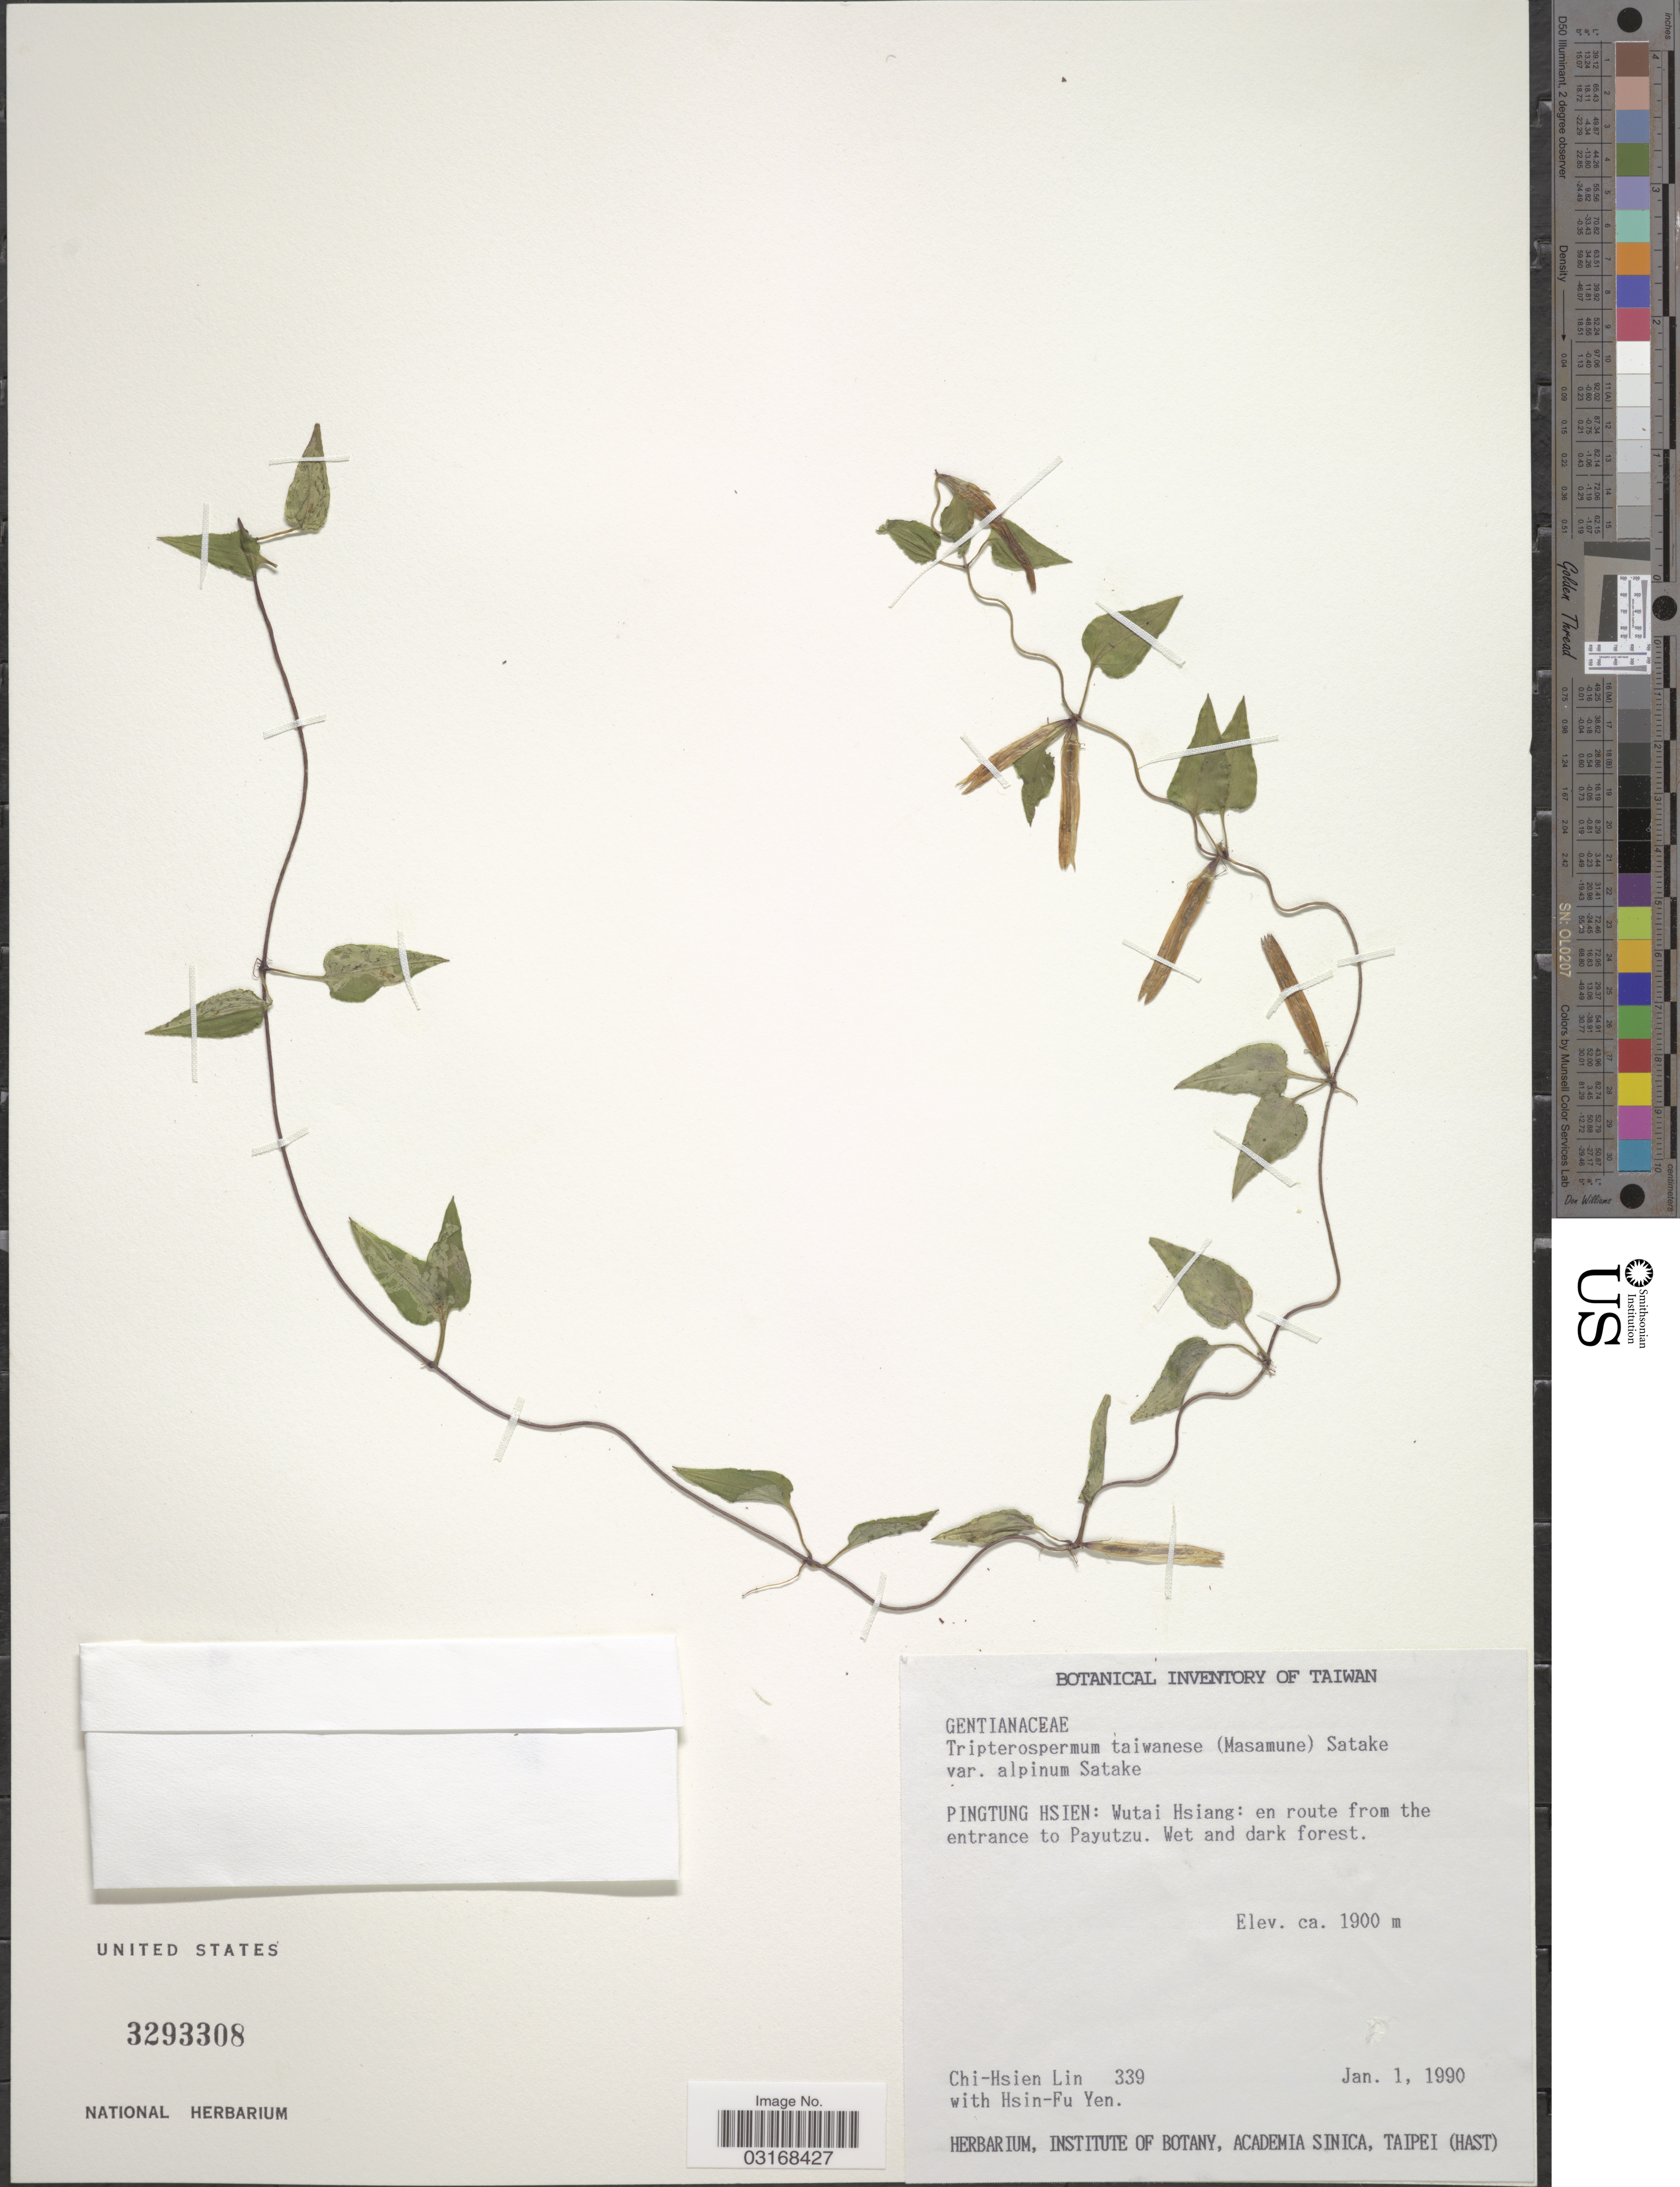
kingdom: Plantae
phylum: Tracheophyta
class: Magnoliopsida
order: Gentianales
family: Gentianaceae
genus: Tripterospermum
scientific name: Tripterospermum taiwanense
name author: (Masam.) Satake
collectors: C. Lin & H. Yen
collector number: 339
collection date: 1990-01-01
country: Taiwan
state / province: Pingtung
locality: Pingtung Hsien: Wutai Hsiang: en route from the entrance to Payutzu.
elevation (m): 1900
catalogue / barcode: US 3293308